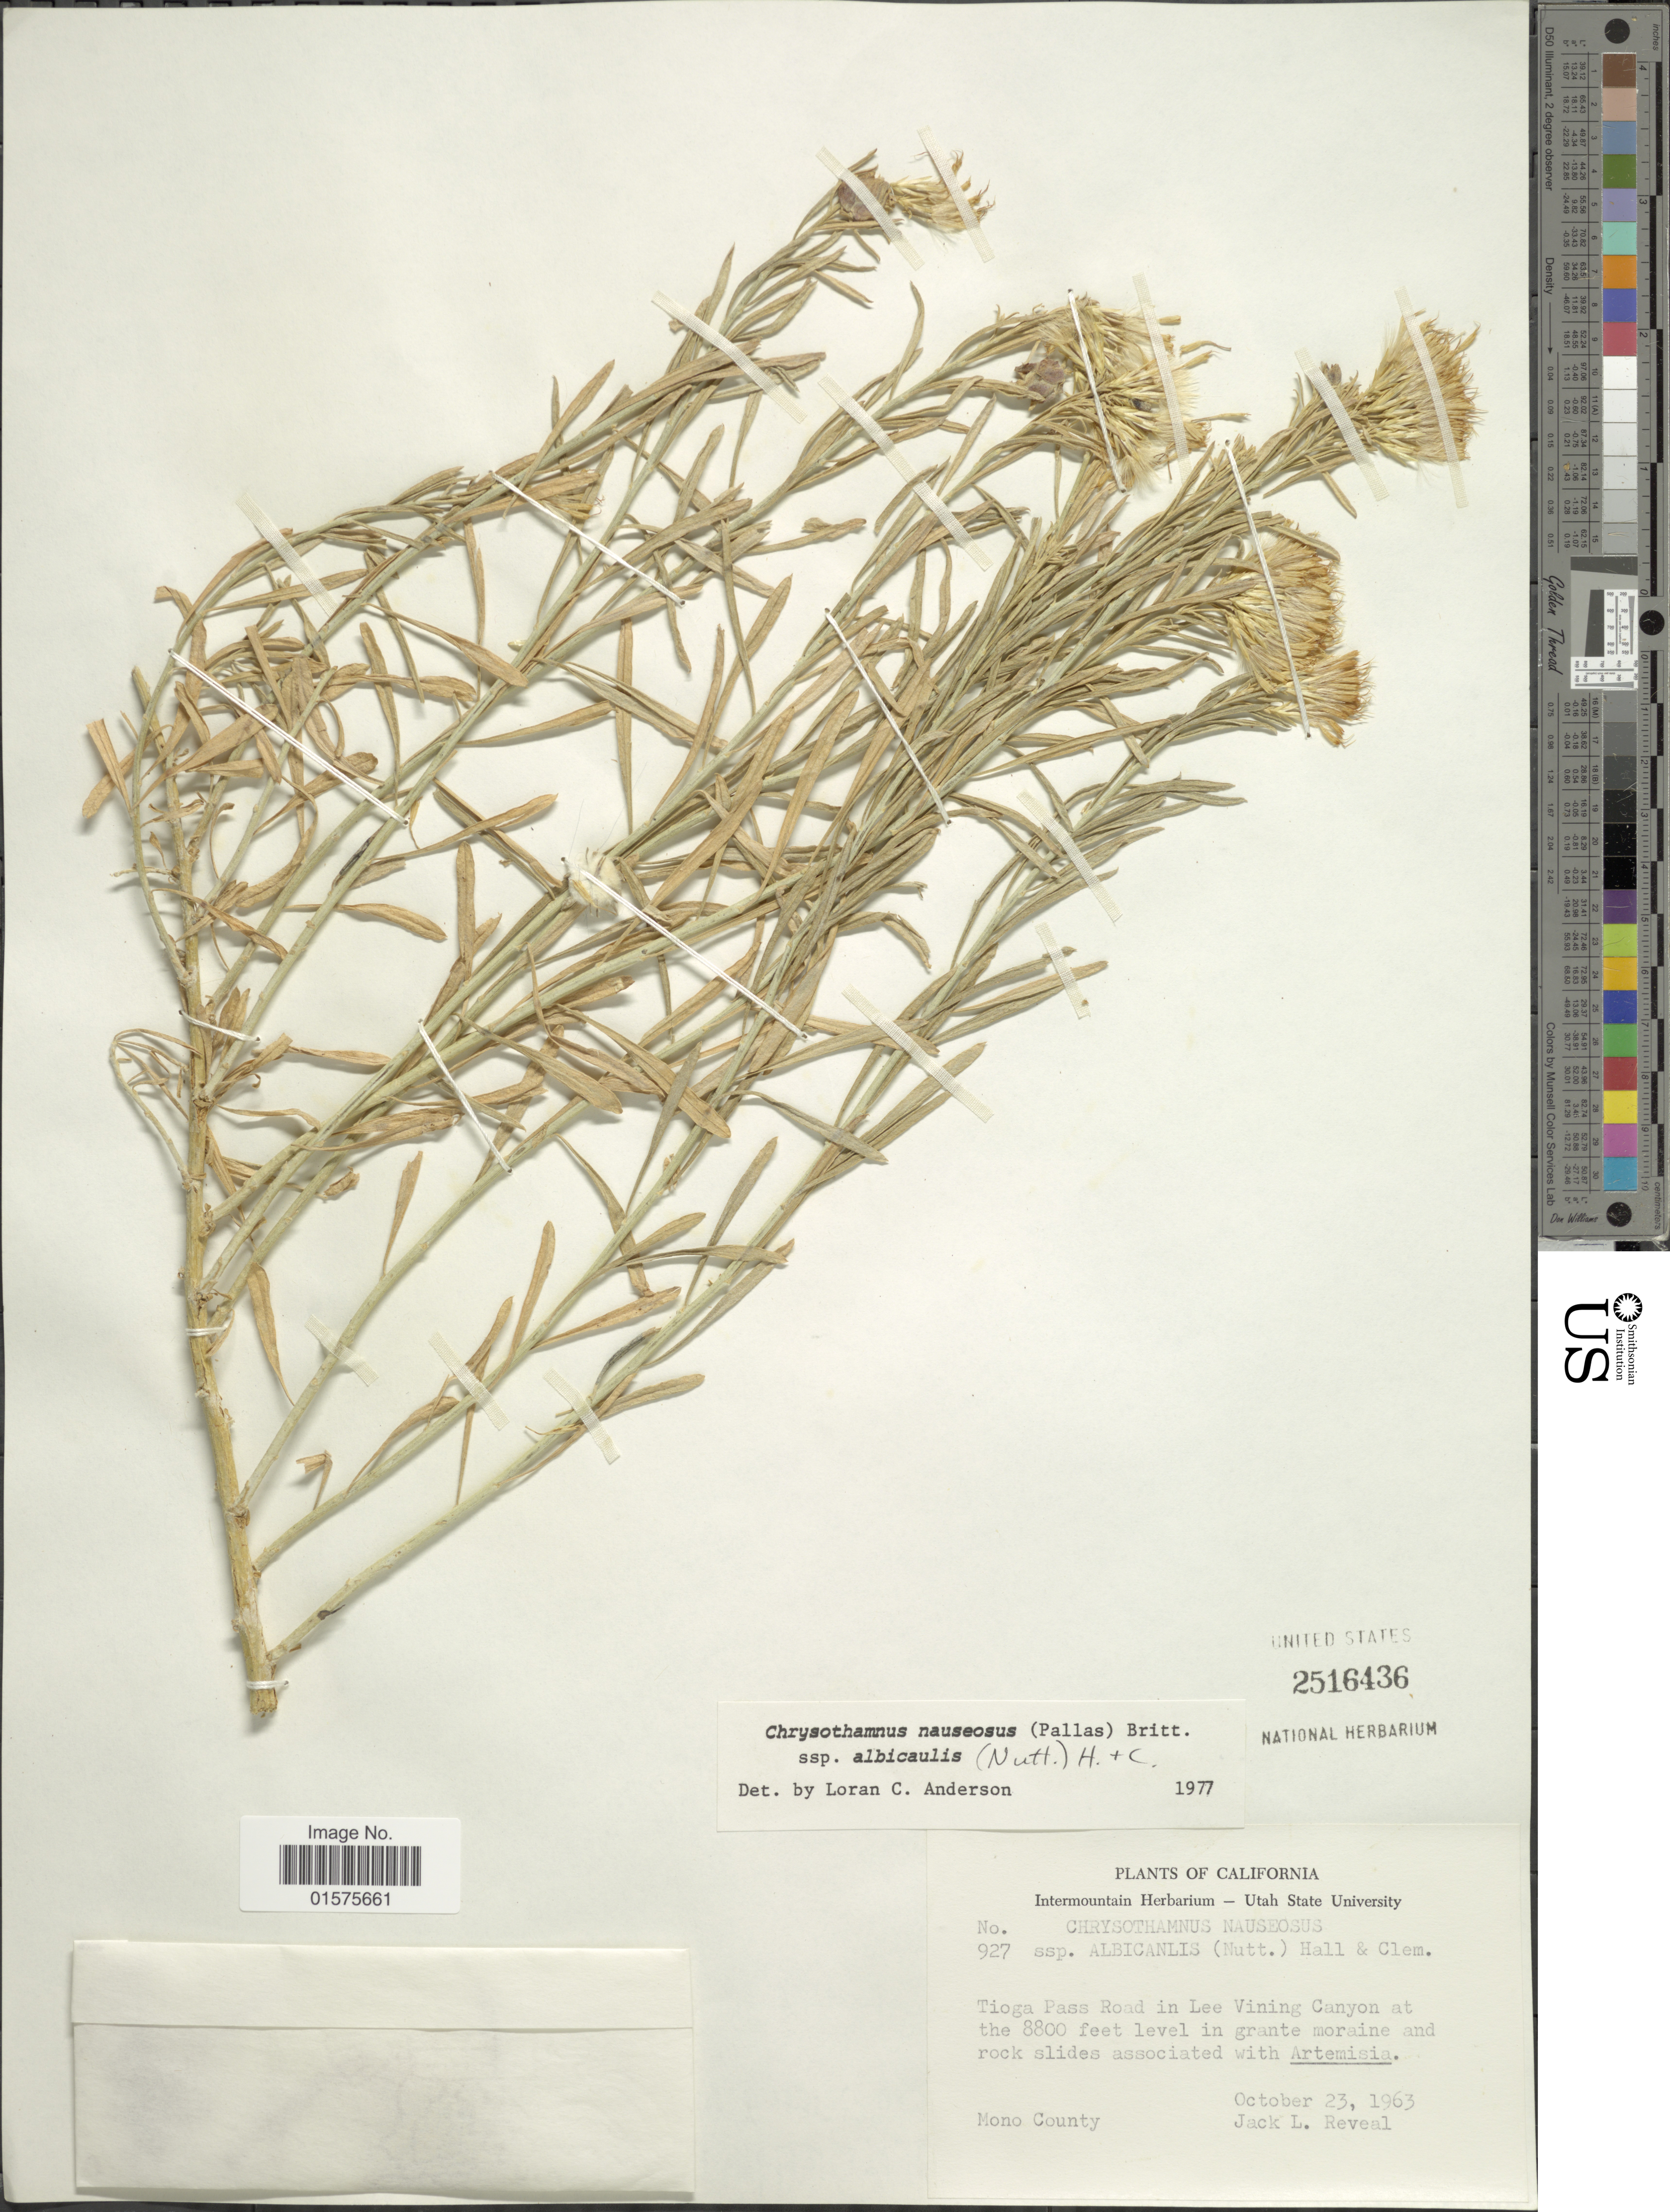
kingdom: Plantae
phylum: Tracheophyta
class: Magnoliopsida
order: Asterales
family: Asteraceae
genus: Ericameria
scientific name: Ericameria nauseosa var. speciosa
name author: (Nutt.) G.L. Nesom & G.I. Baird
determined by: Urbatsch, Lowell E., Curator (LSU), Louisiana State University (UNITED STATES)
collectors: J. L. Reveal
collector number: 927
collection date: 1963-10-23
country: United States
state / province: California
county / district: Mono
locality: Tioga Pass Road in Lee Vining Canyon. Mono County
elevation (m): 2682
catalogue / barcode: US 2516436